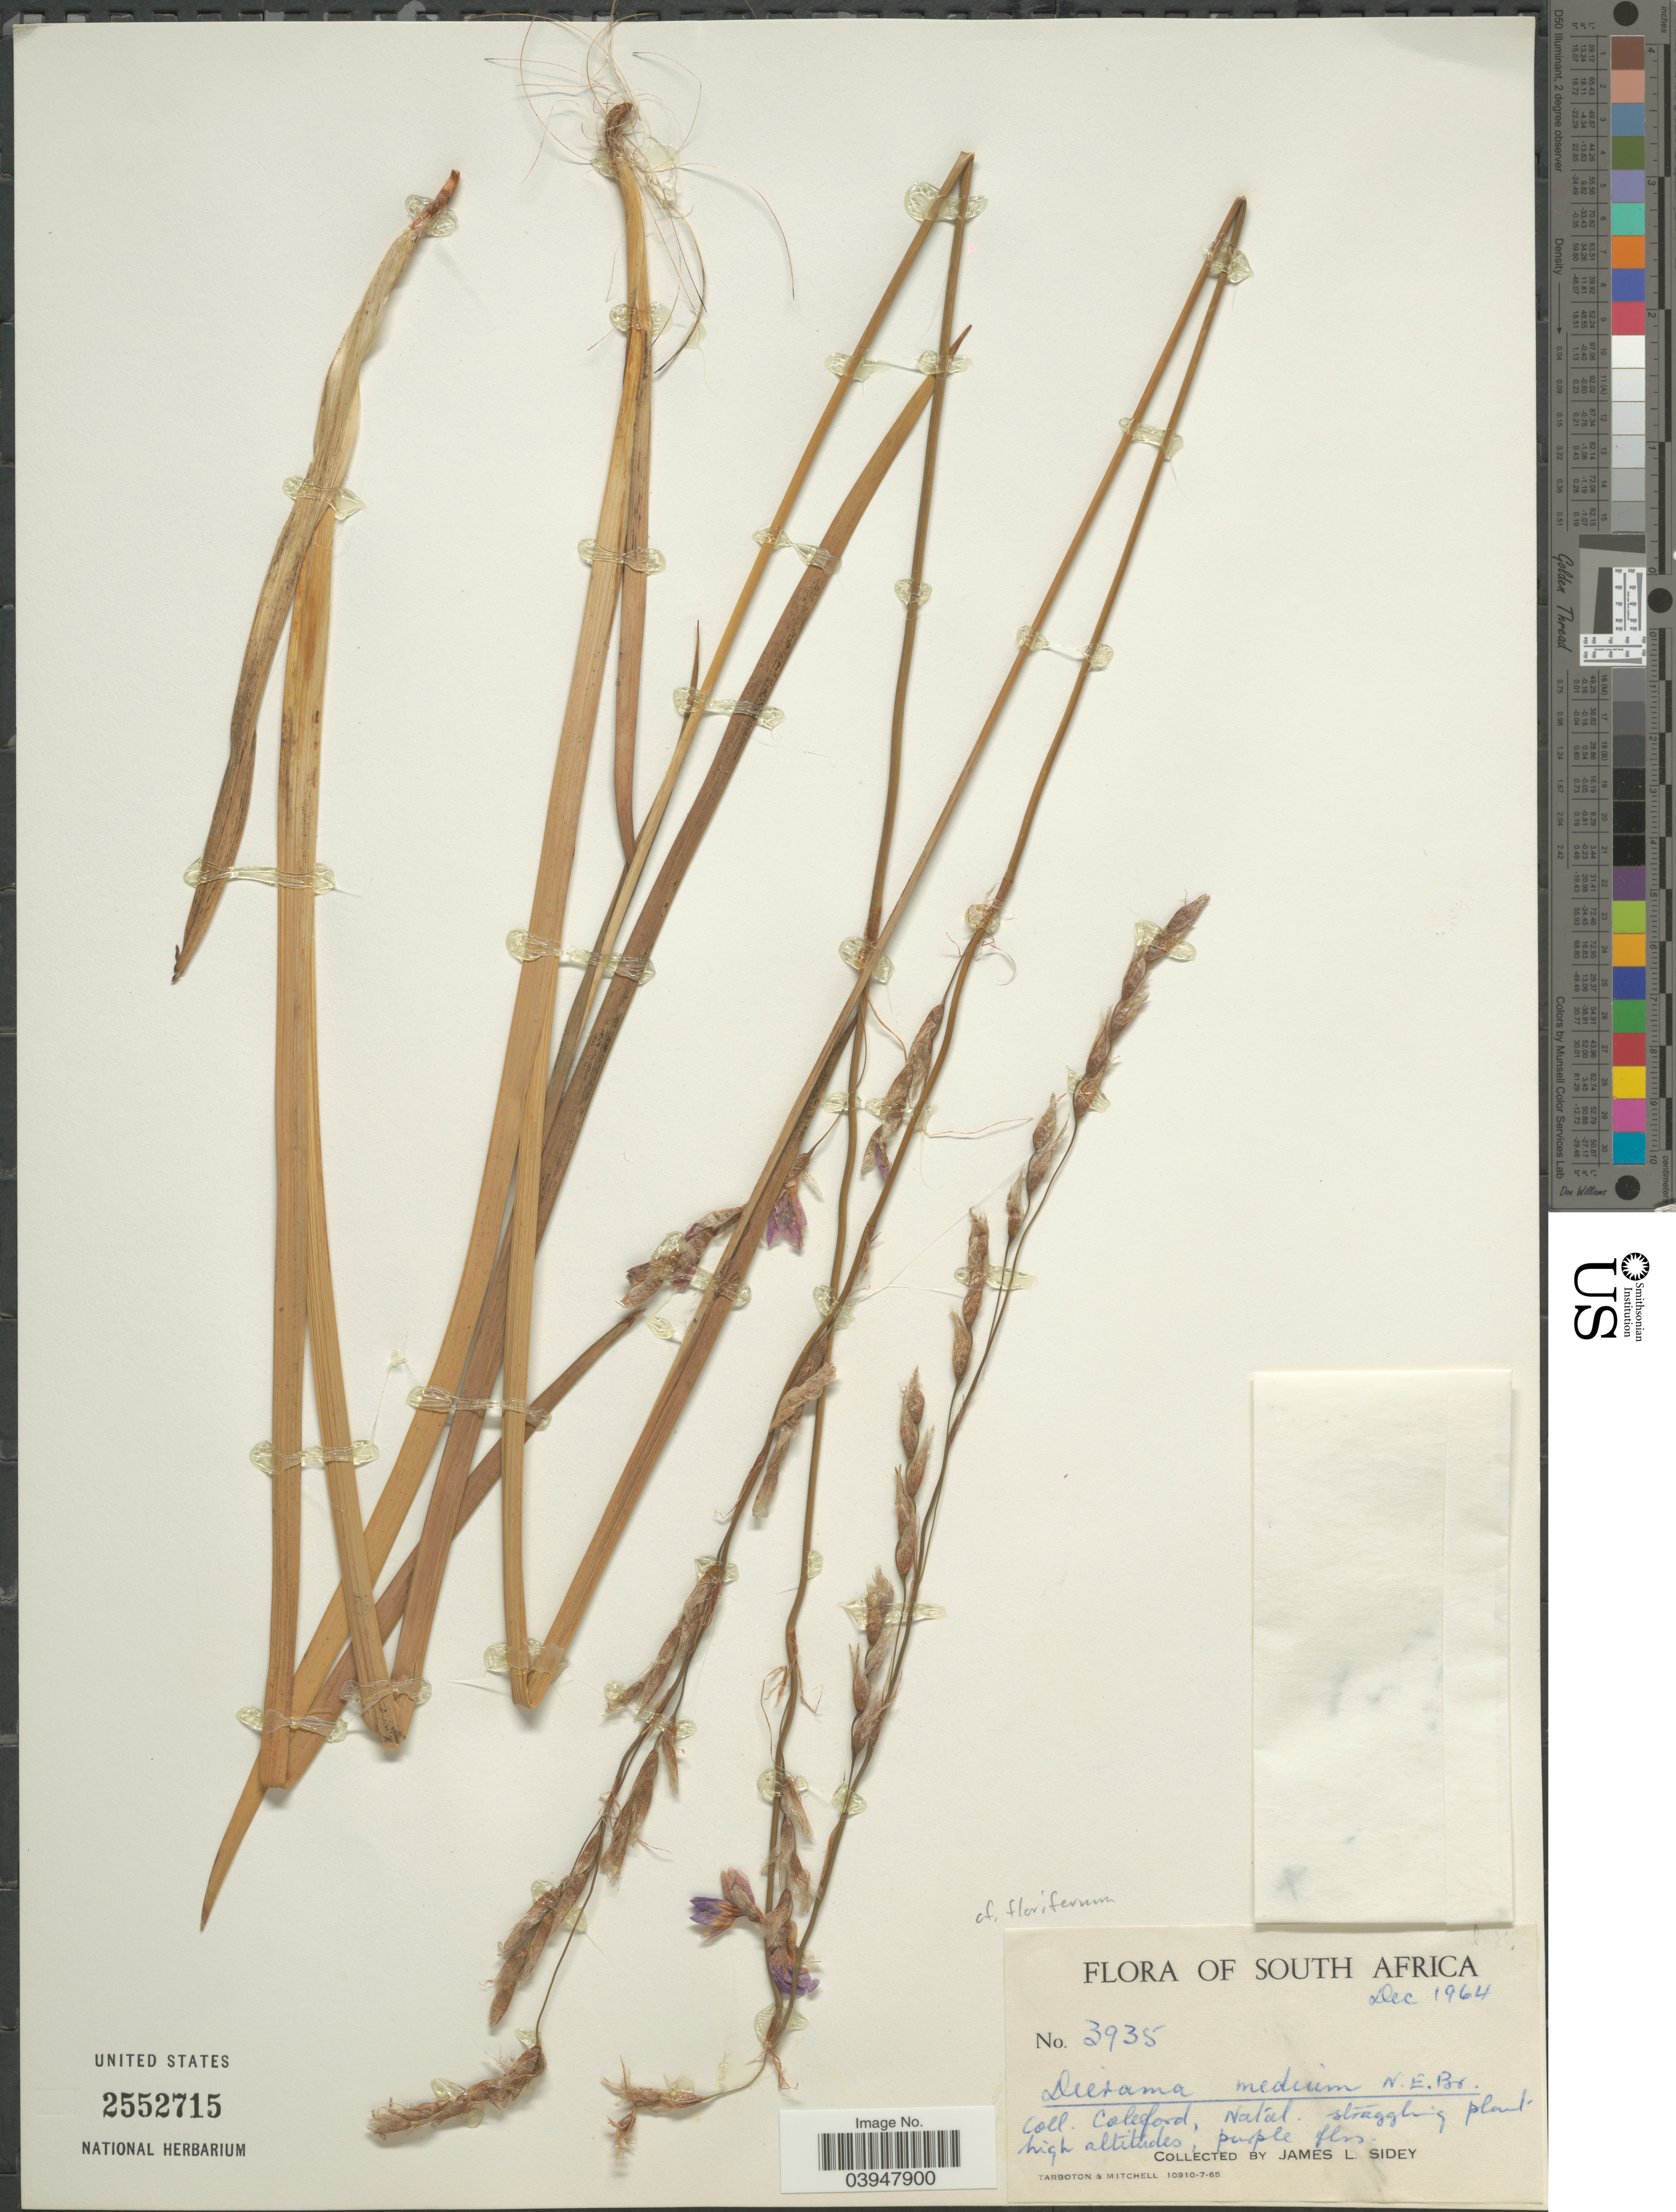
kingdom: Plantae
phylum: Tracheophyta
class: Liliopsida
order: Asparagales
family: Iridaceae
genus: Dierama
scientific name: Dierama medium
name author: N.E. Br.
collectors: J. L. Sidey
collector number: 3935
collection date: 1964-12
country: South Africa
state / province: KwaZulu-Natal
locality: Coleeford, Natal.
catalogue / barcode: US 2552715